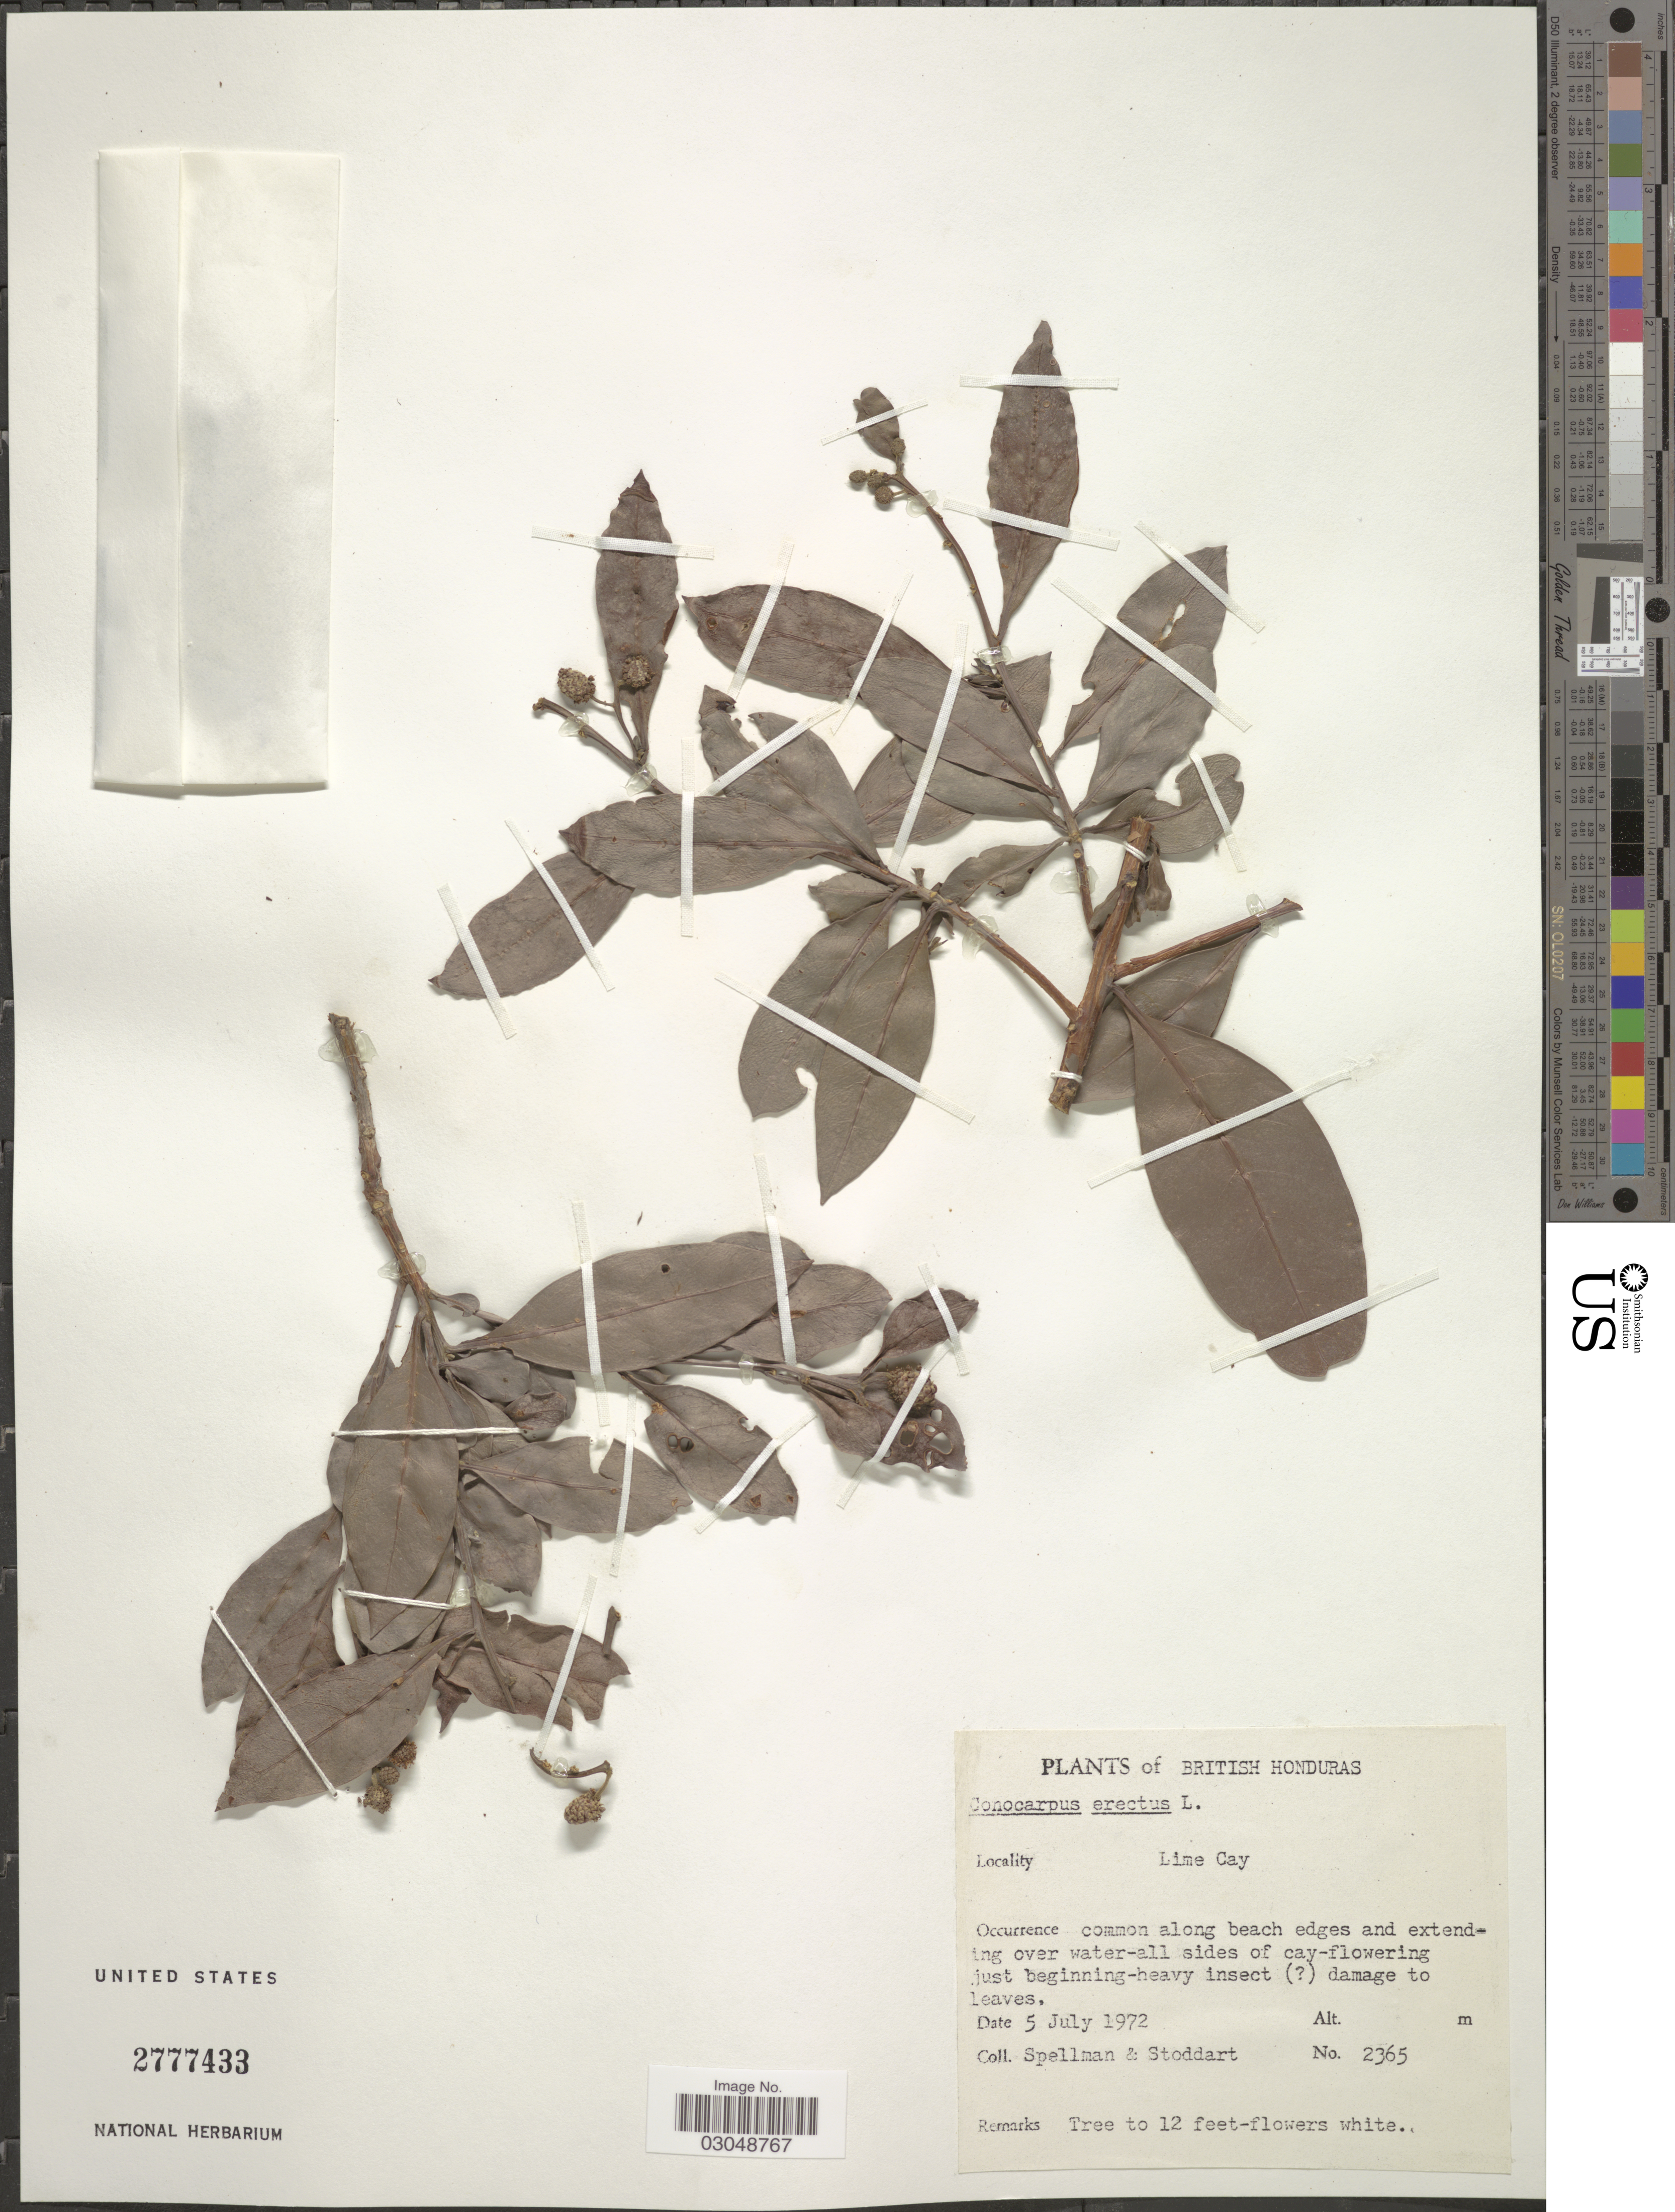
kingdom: Plantae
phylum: Tracheophyta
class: Magnoliopsida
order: Myrtales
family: Combretaceae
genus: Conocarpus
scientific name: Conocarpus erectus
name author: L.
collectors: Spellman, -- & -. Stoddart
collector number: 2365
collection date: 1972-07-05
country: Belize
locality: British Honduras. Lime Cay.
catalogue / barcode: US 2777433